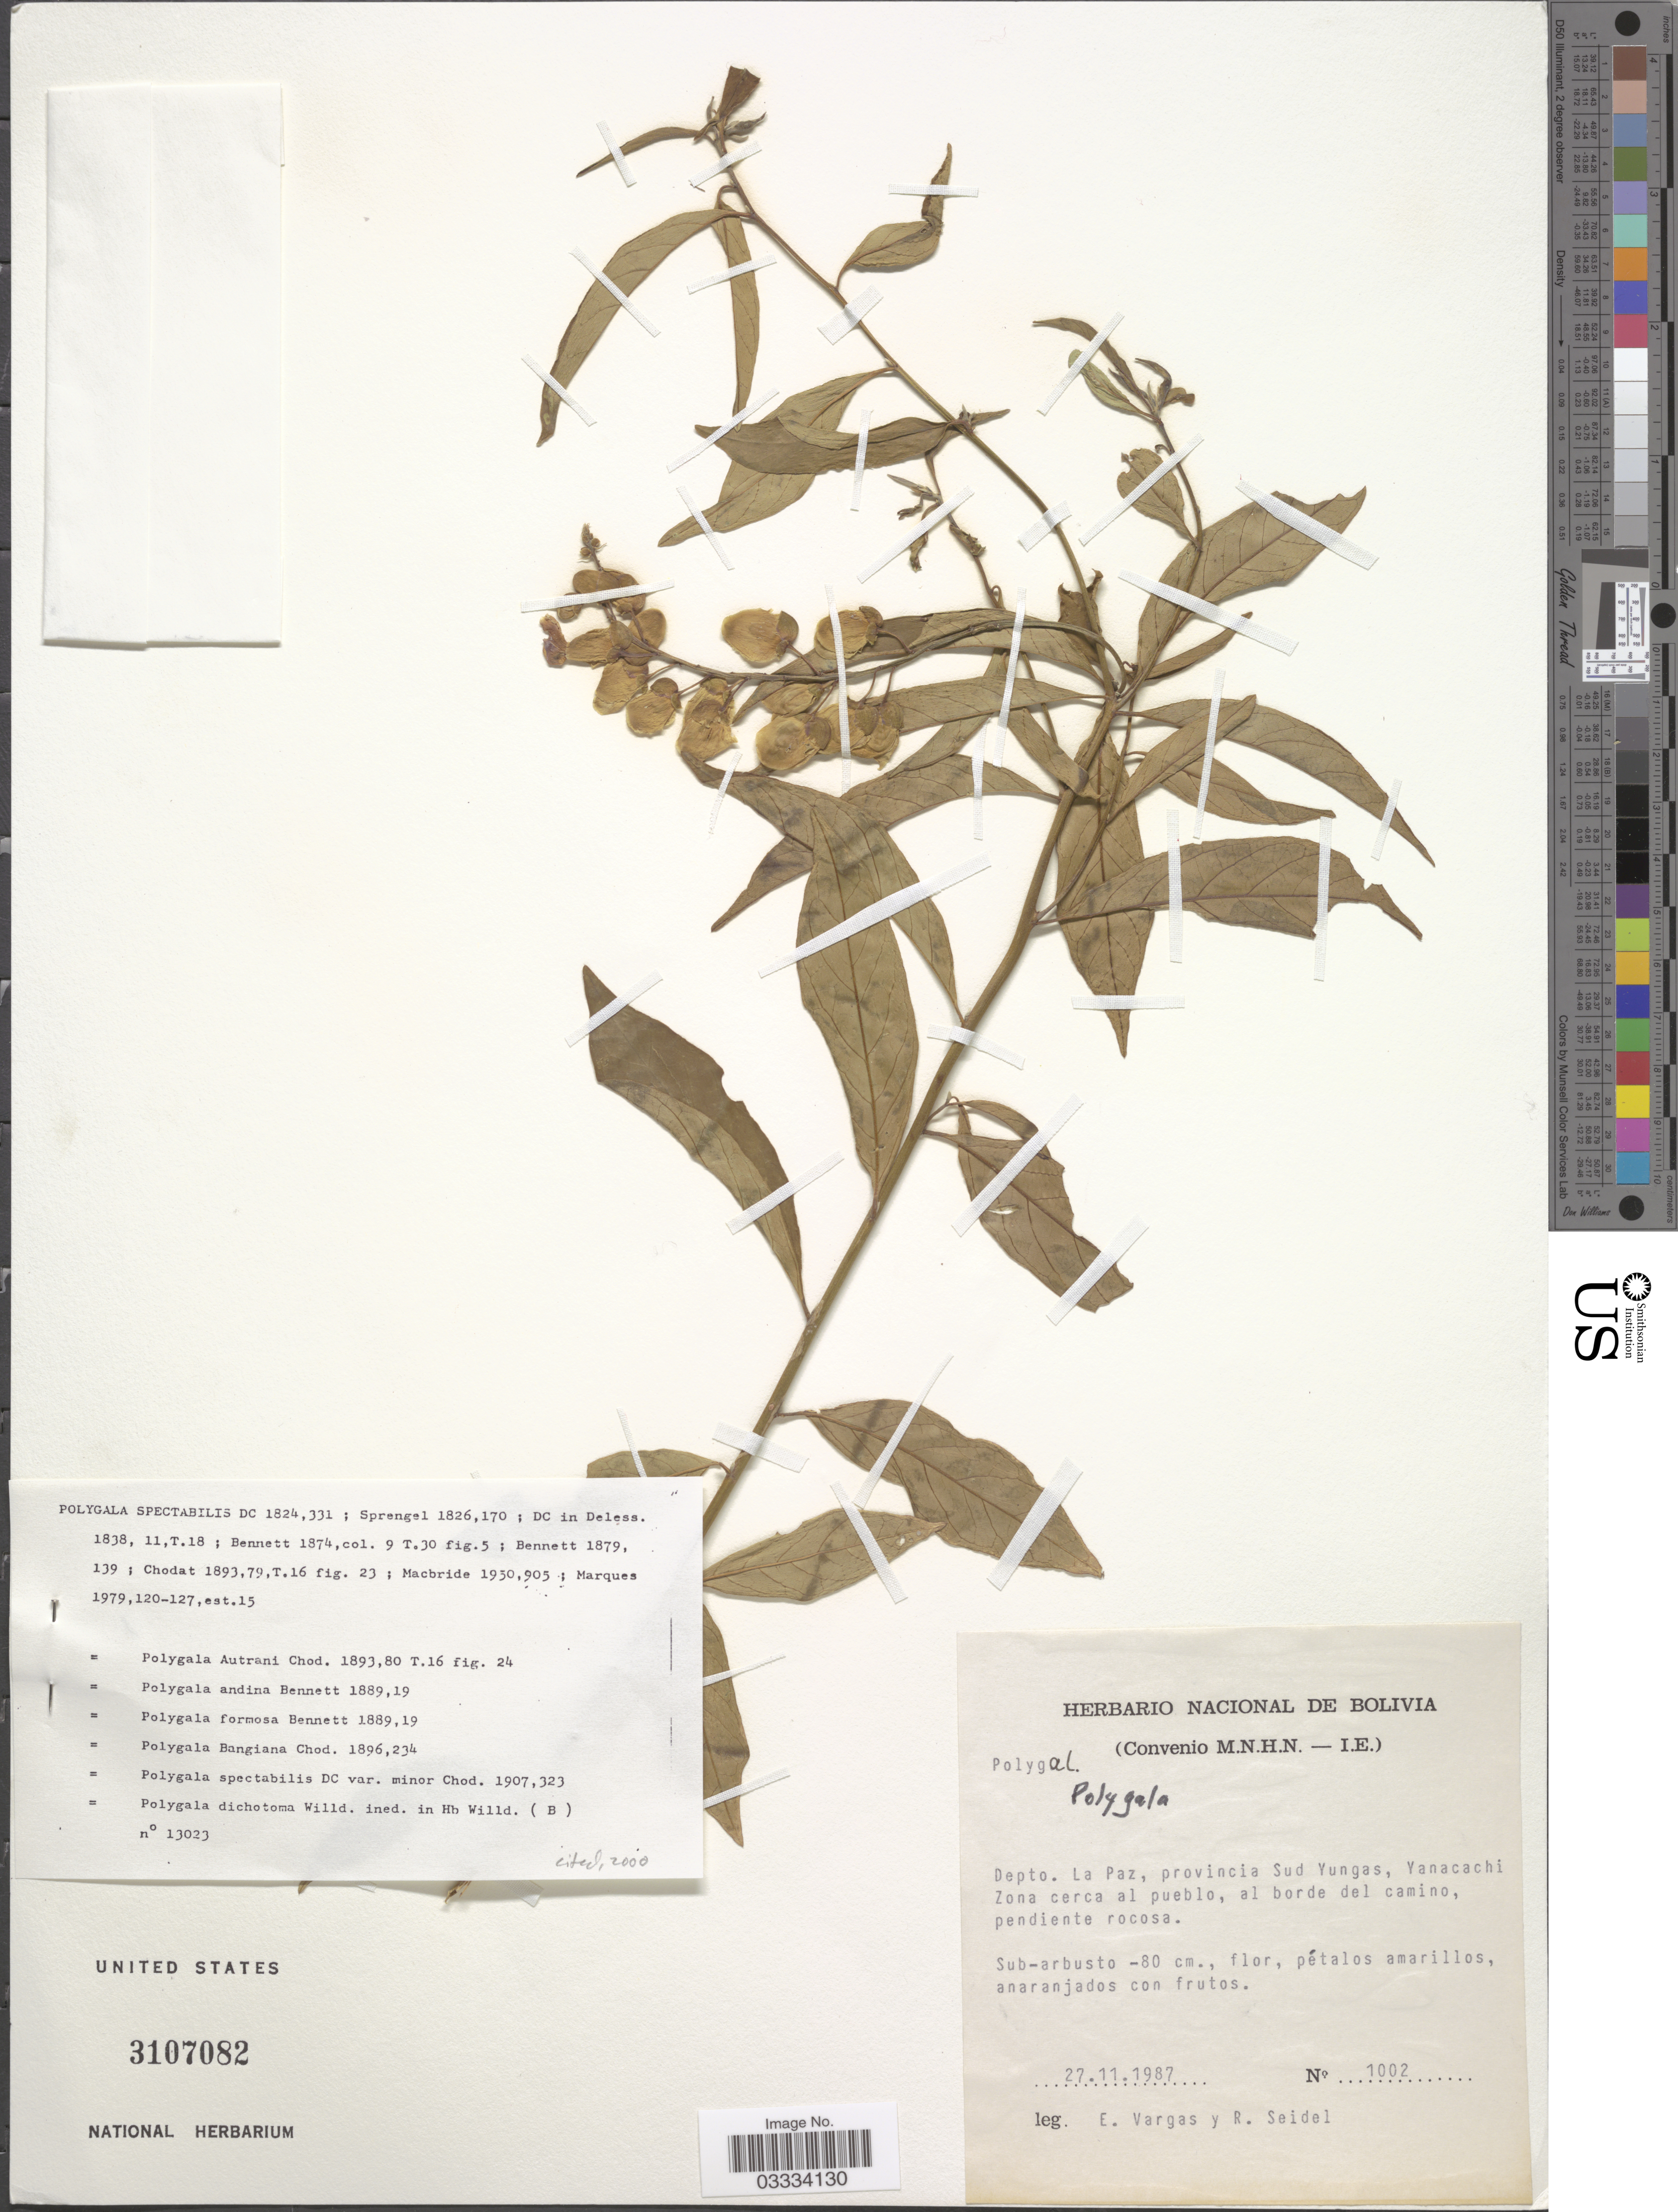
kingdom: Plantae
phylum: Tracheophyta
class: Magnoliopsida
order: Fabales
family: Polygalaceae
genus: Caamembeca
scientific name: Caamembeca andina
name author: (A.W. Benn.) J.F.B. Pastore & Mabb.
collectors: E. Vargas & R. Seidel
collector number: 1002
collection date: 1987-11-27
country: Bolivia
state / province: La Paz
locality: Depto. La Paz, provincia Sud Yungas, Yanacachi Zona cerca al pueblo, al borde del camino.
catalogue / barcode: US 3107082